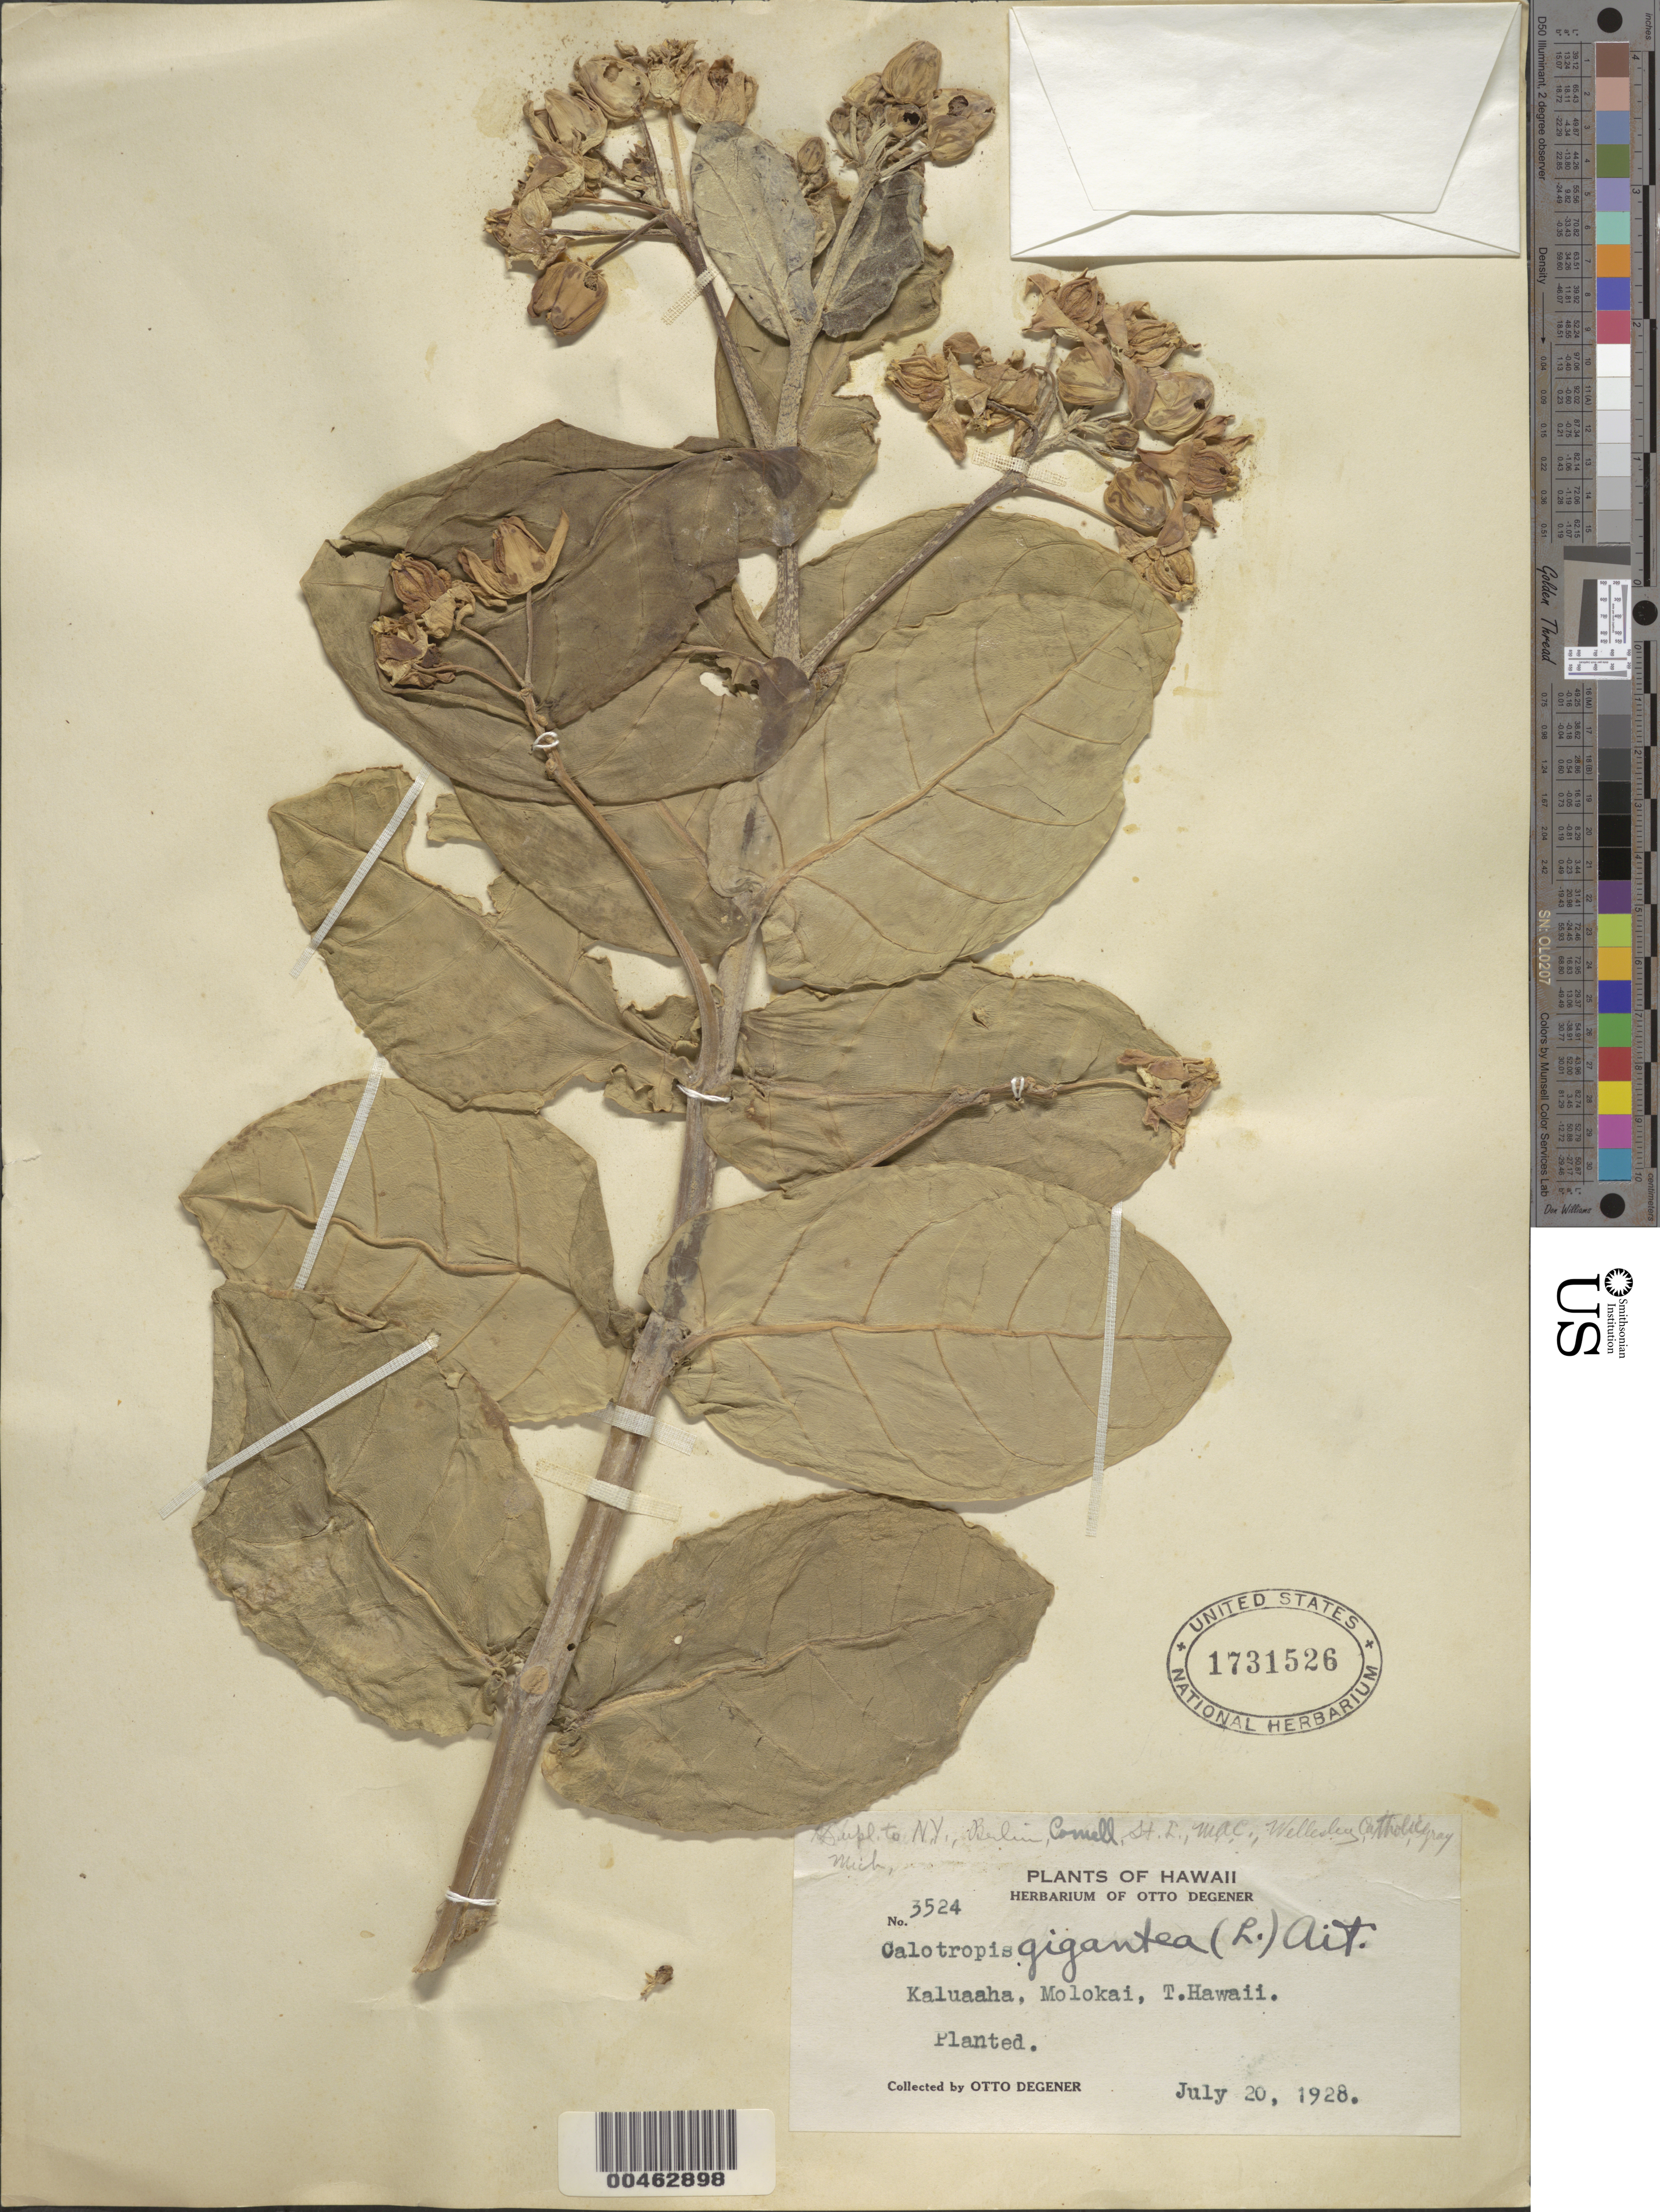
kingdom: Plantae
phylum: Tracheophyta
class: Magnoliopsida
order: Gentianales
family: Apocynaceae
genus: Calotropis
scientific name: Calotropis gigantea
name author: (L.) W.T. Aiton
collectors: O. Degener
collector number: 3524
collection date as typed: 20 Jul 1928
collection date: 1928-07-20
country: United States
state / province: Hawaii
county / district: Maui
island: Moloka'i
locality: Kaluaaha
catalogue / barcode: US 1731526